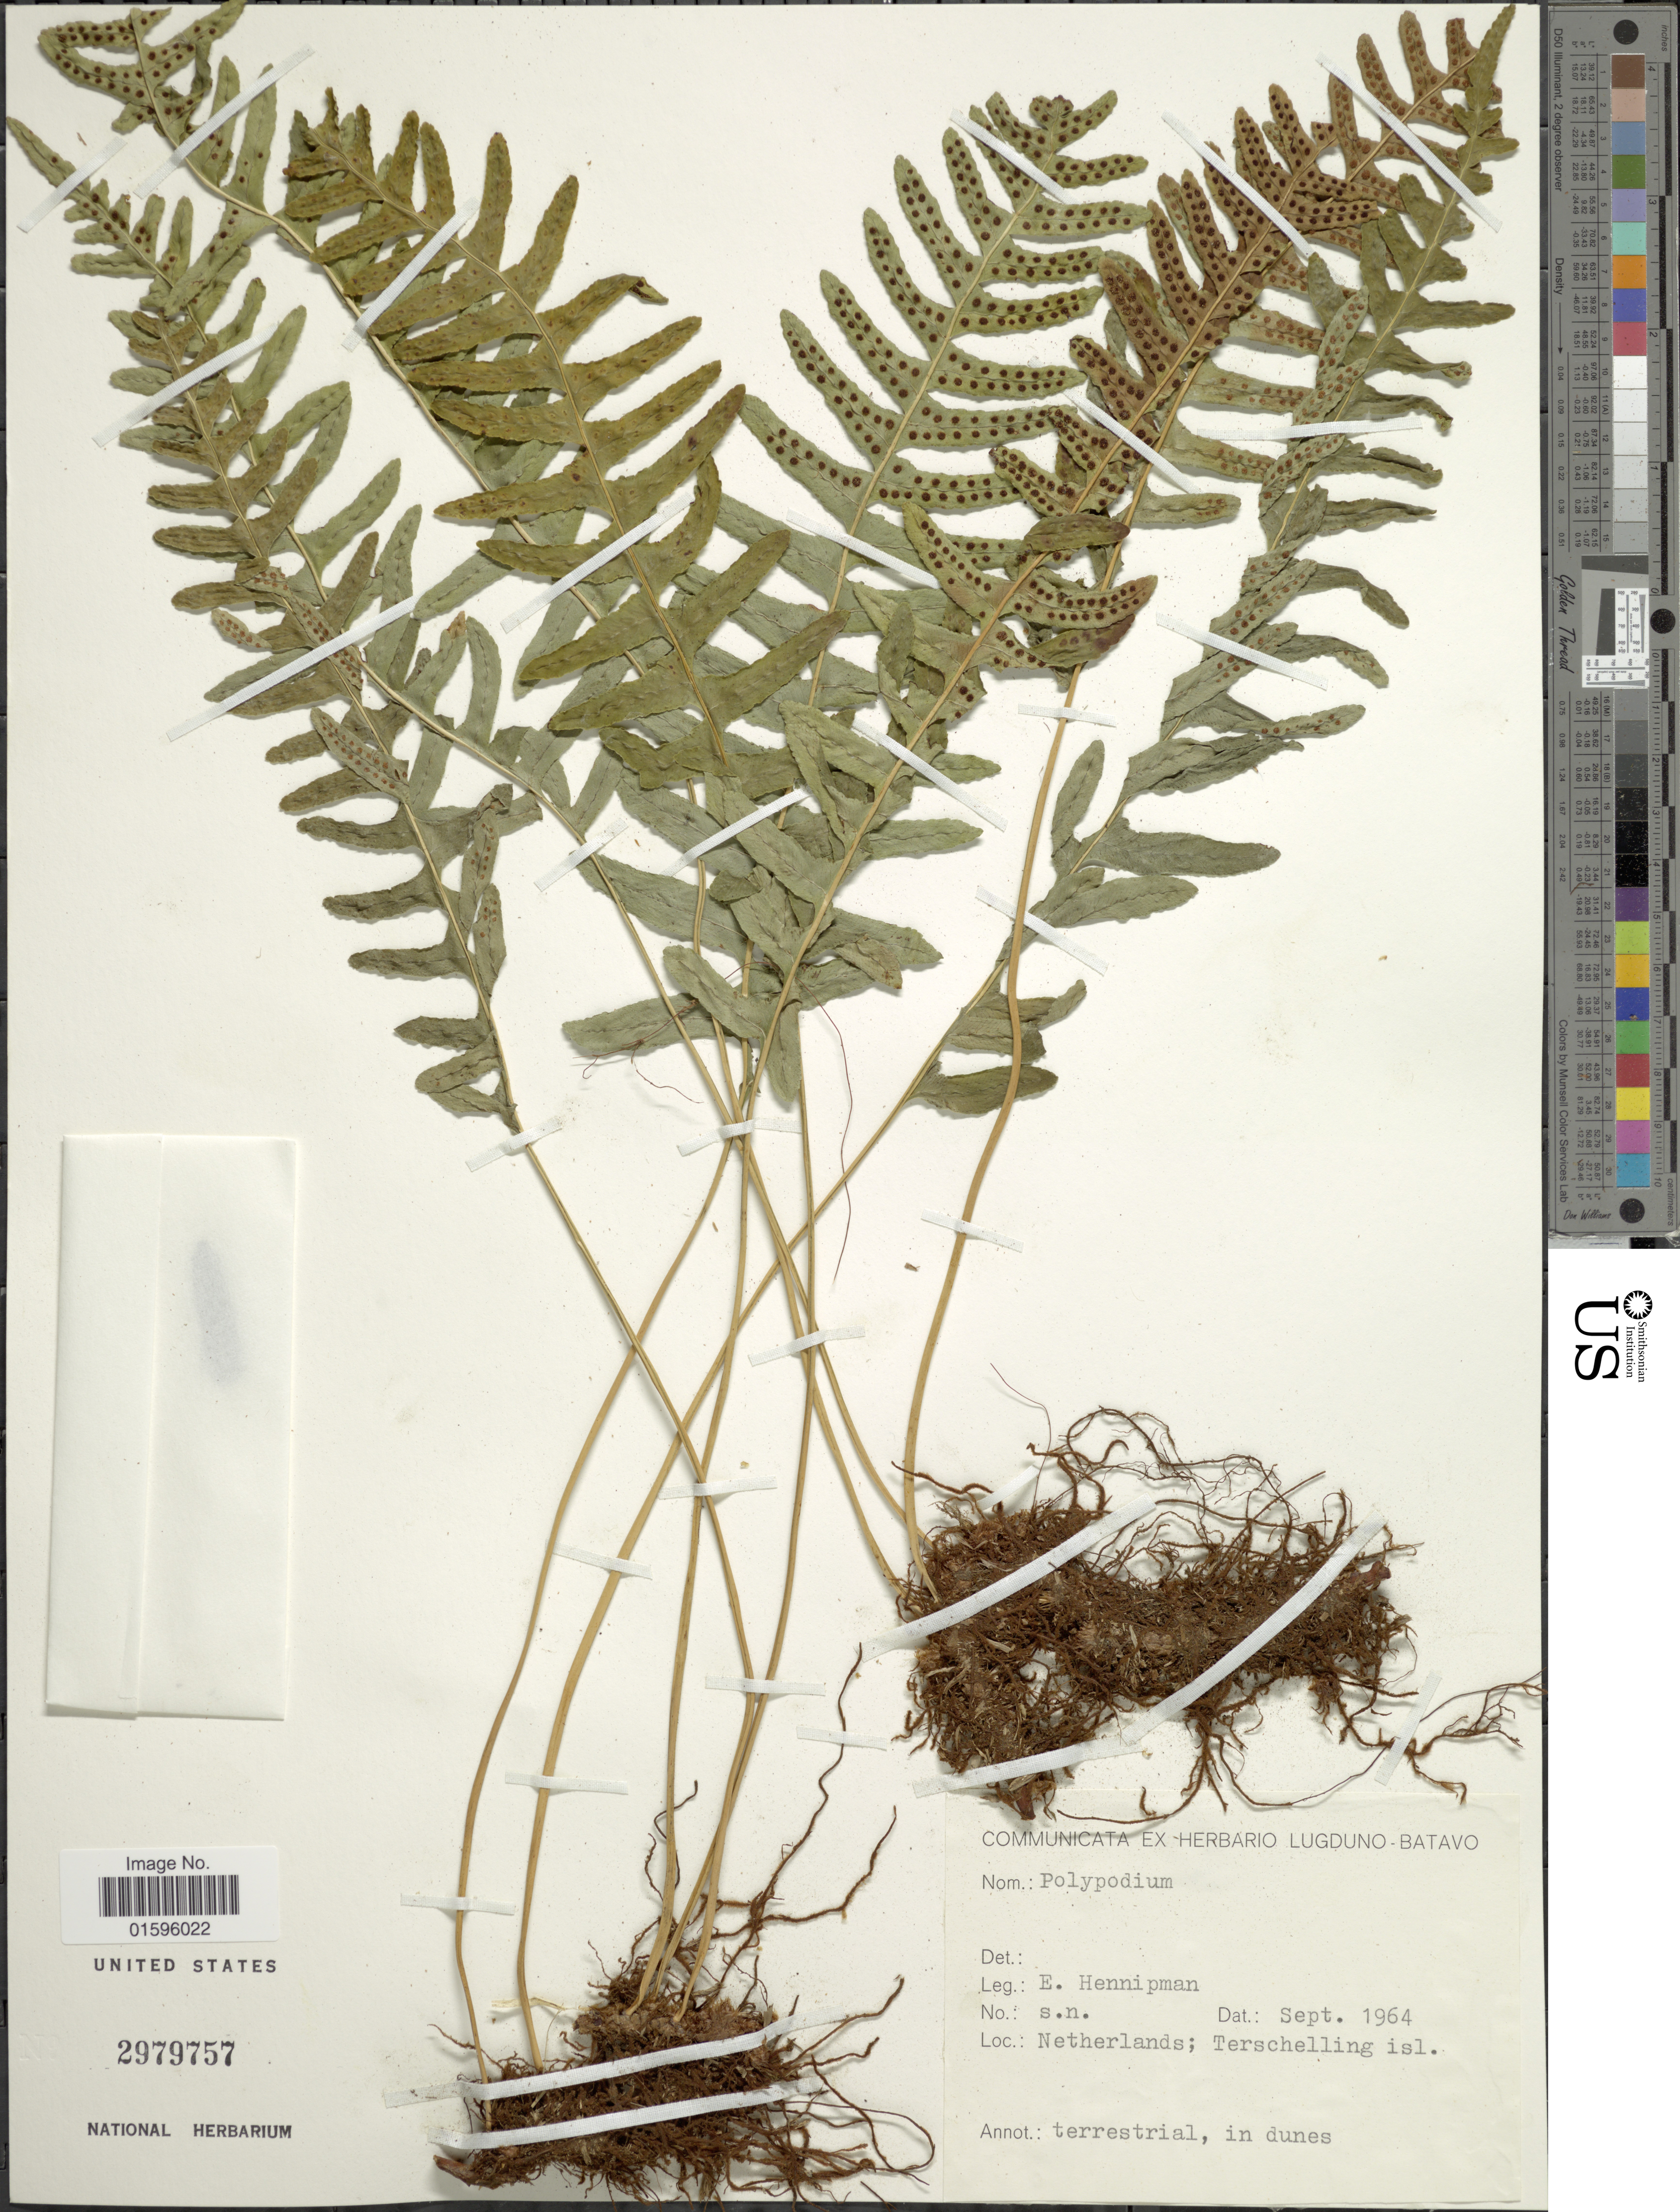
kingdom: Plantae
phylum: Tracheophyta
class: Polypodiopsida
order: Polypodiales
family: Polypodiaceae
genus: Polypodium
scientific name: Polypodium vulgare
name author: L.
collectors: M. M.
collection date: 1964-04-08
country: Netherlands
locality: Amsterdam. Coordinates for city proper [52.37° : 4.90°]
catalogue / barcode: US 2979757